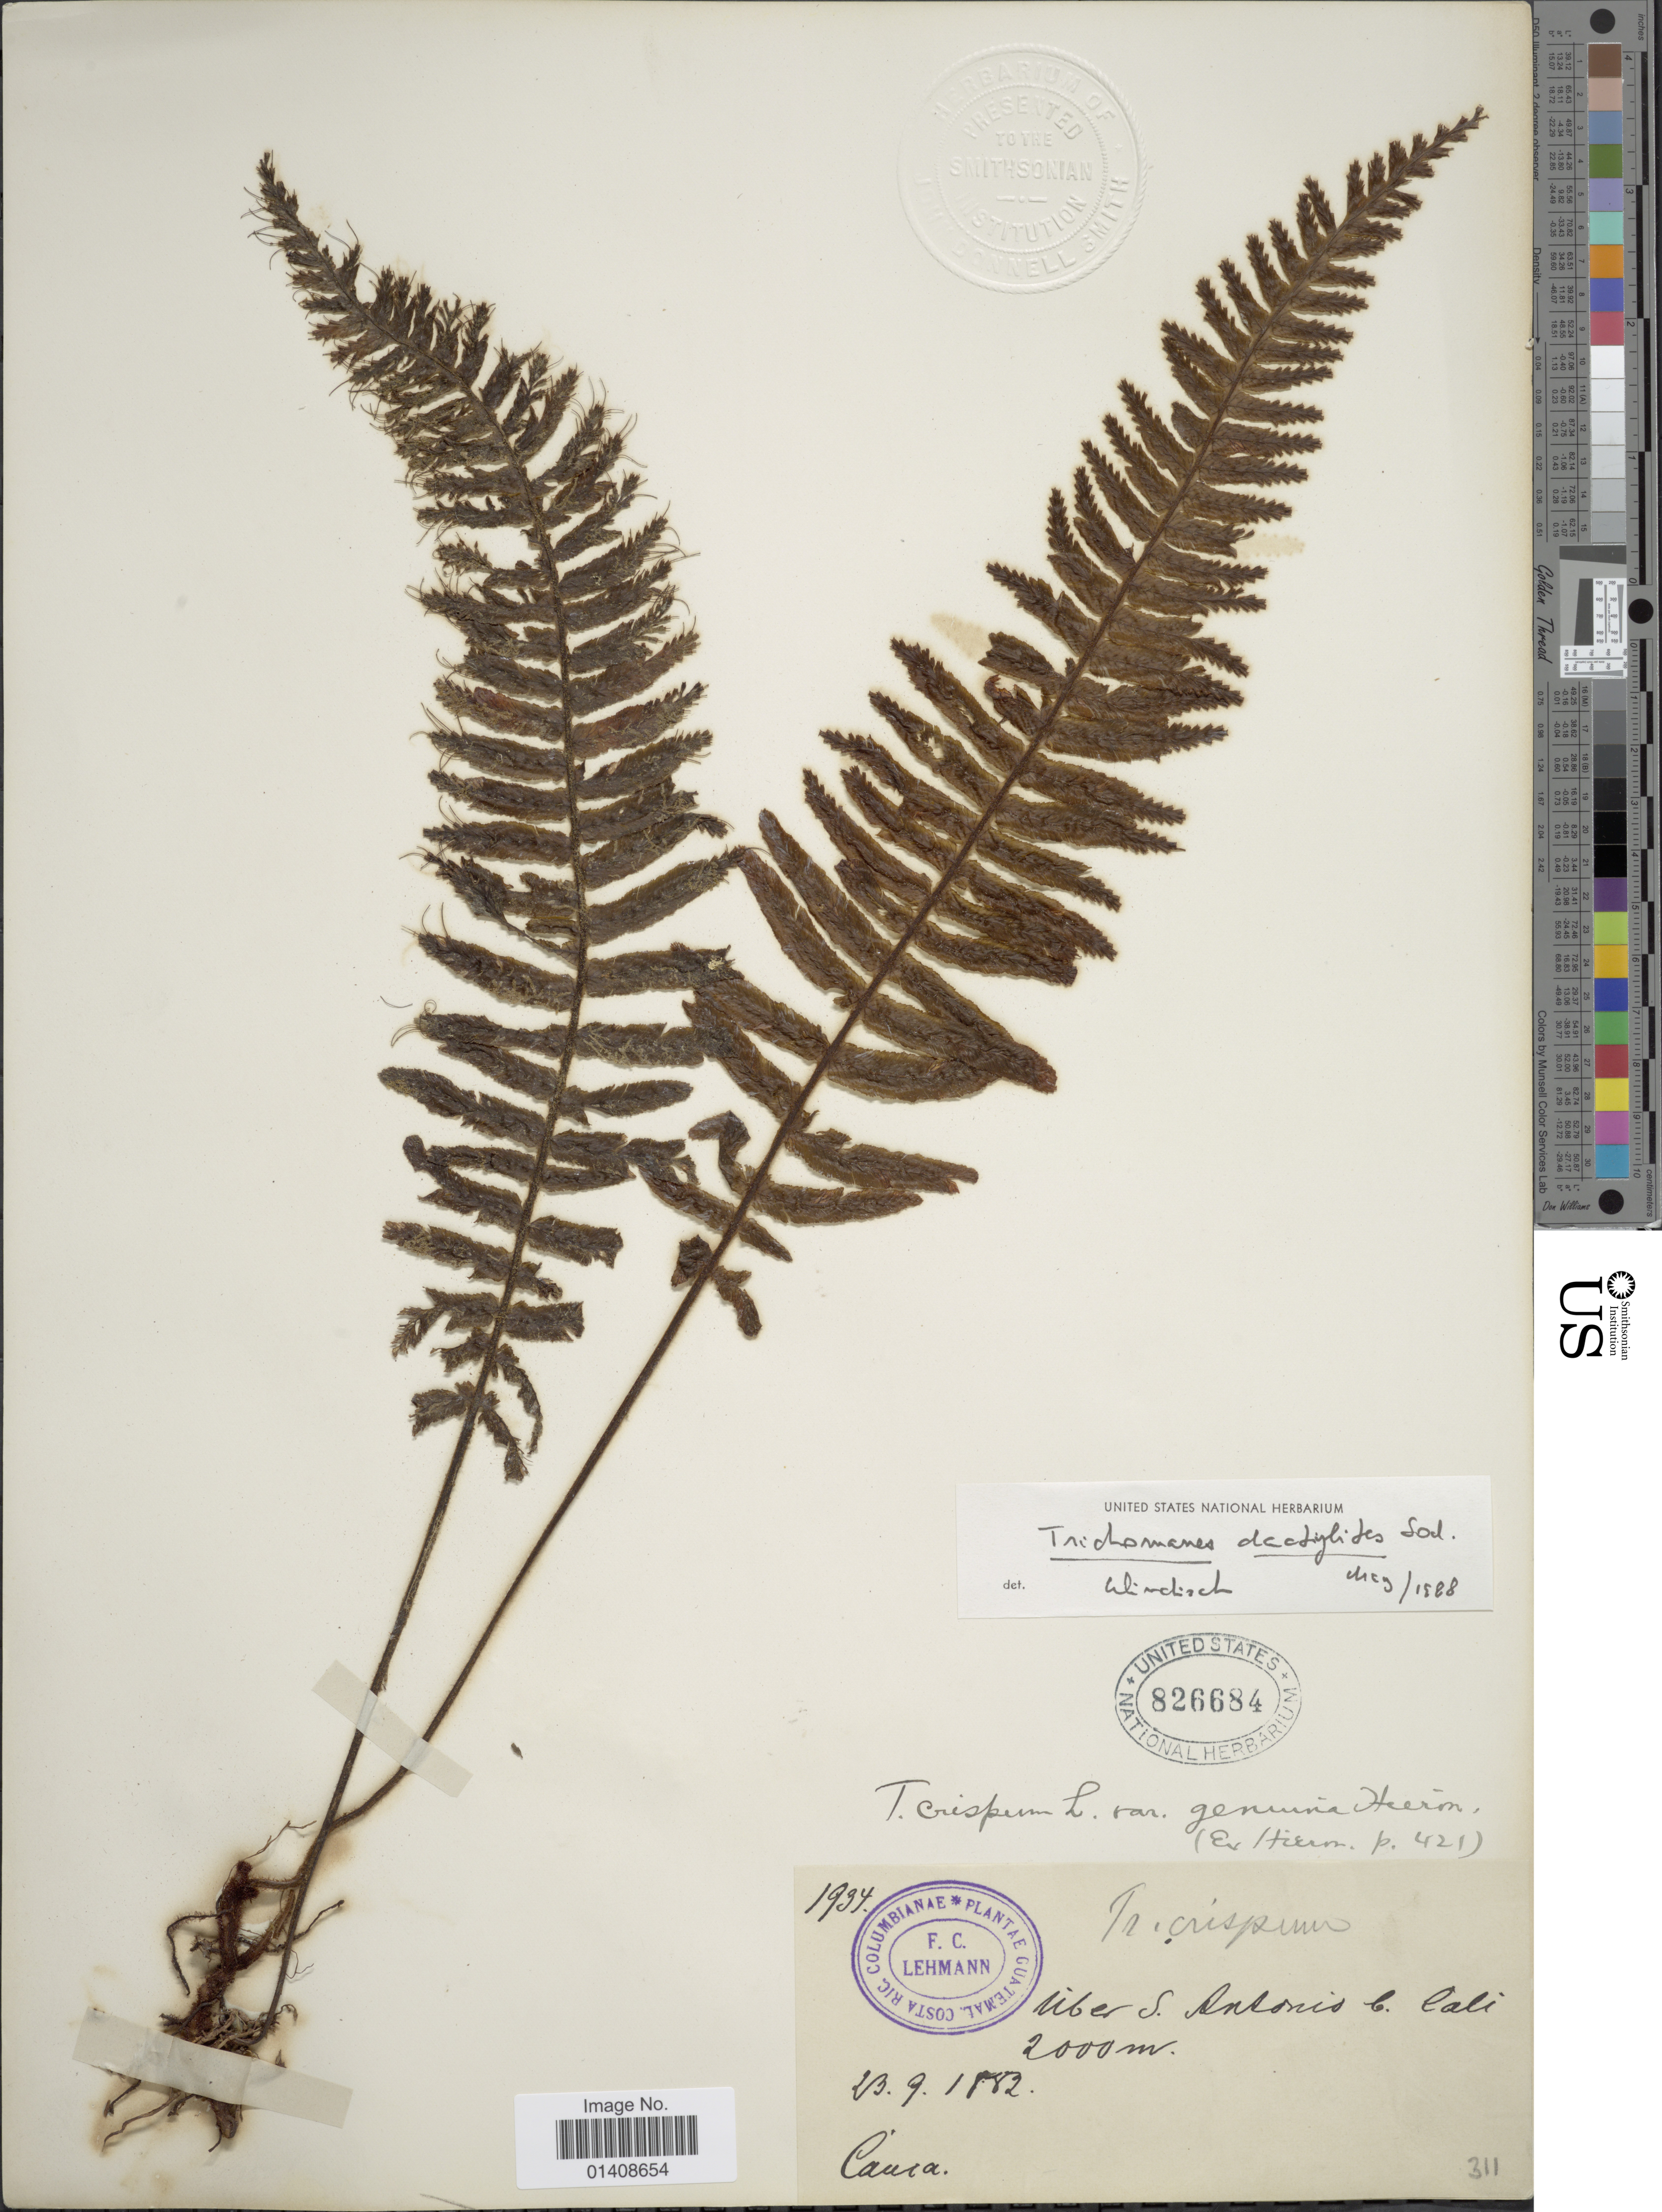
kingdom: Plantae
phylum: Tracheophyta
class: Polypodiopsida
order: Hymenophyllales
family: Hymenophyllaceae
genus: Trichomanes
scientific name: Trichomanes dactylites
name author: Sodiro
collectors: F. C. Lehmann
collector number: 311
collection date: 1882-09-23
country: Colombia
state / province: Cauca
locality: Über S. Antonio b. Cali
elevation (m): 2000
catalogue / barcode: US 826684